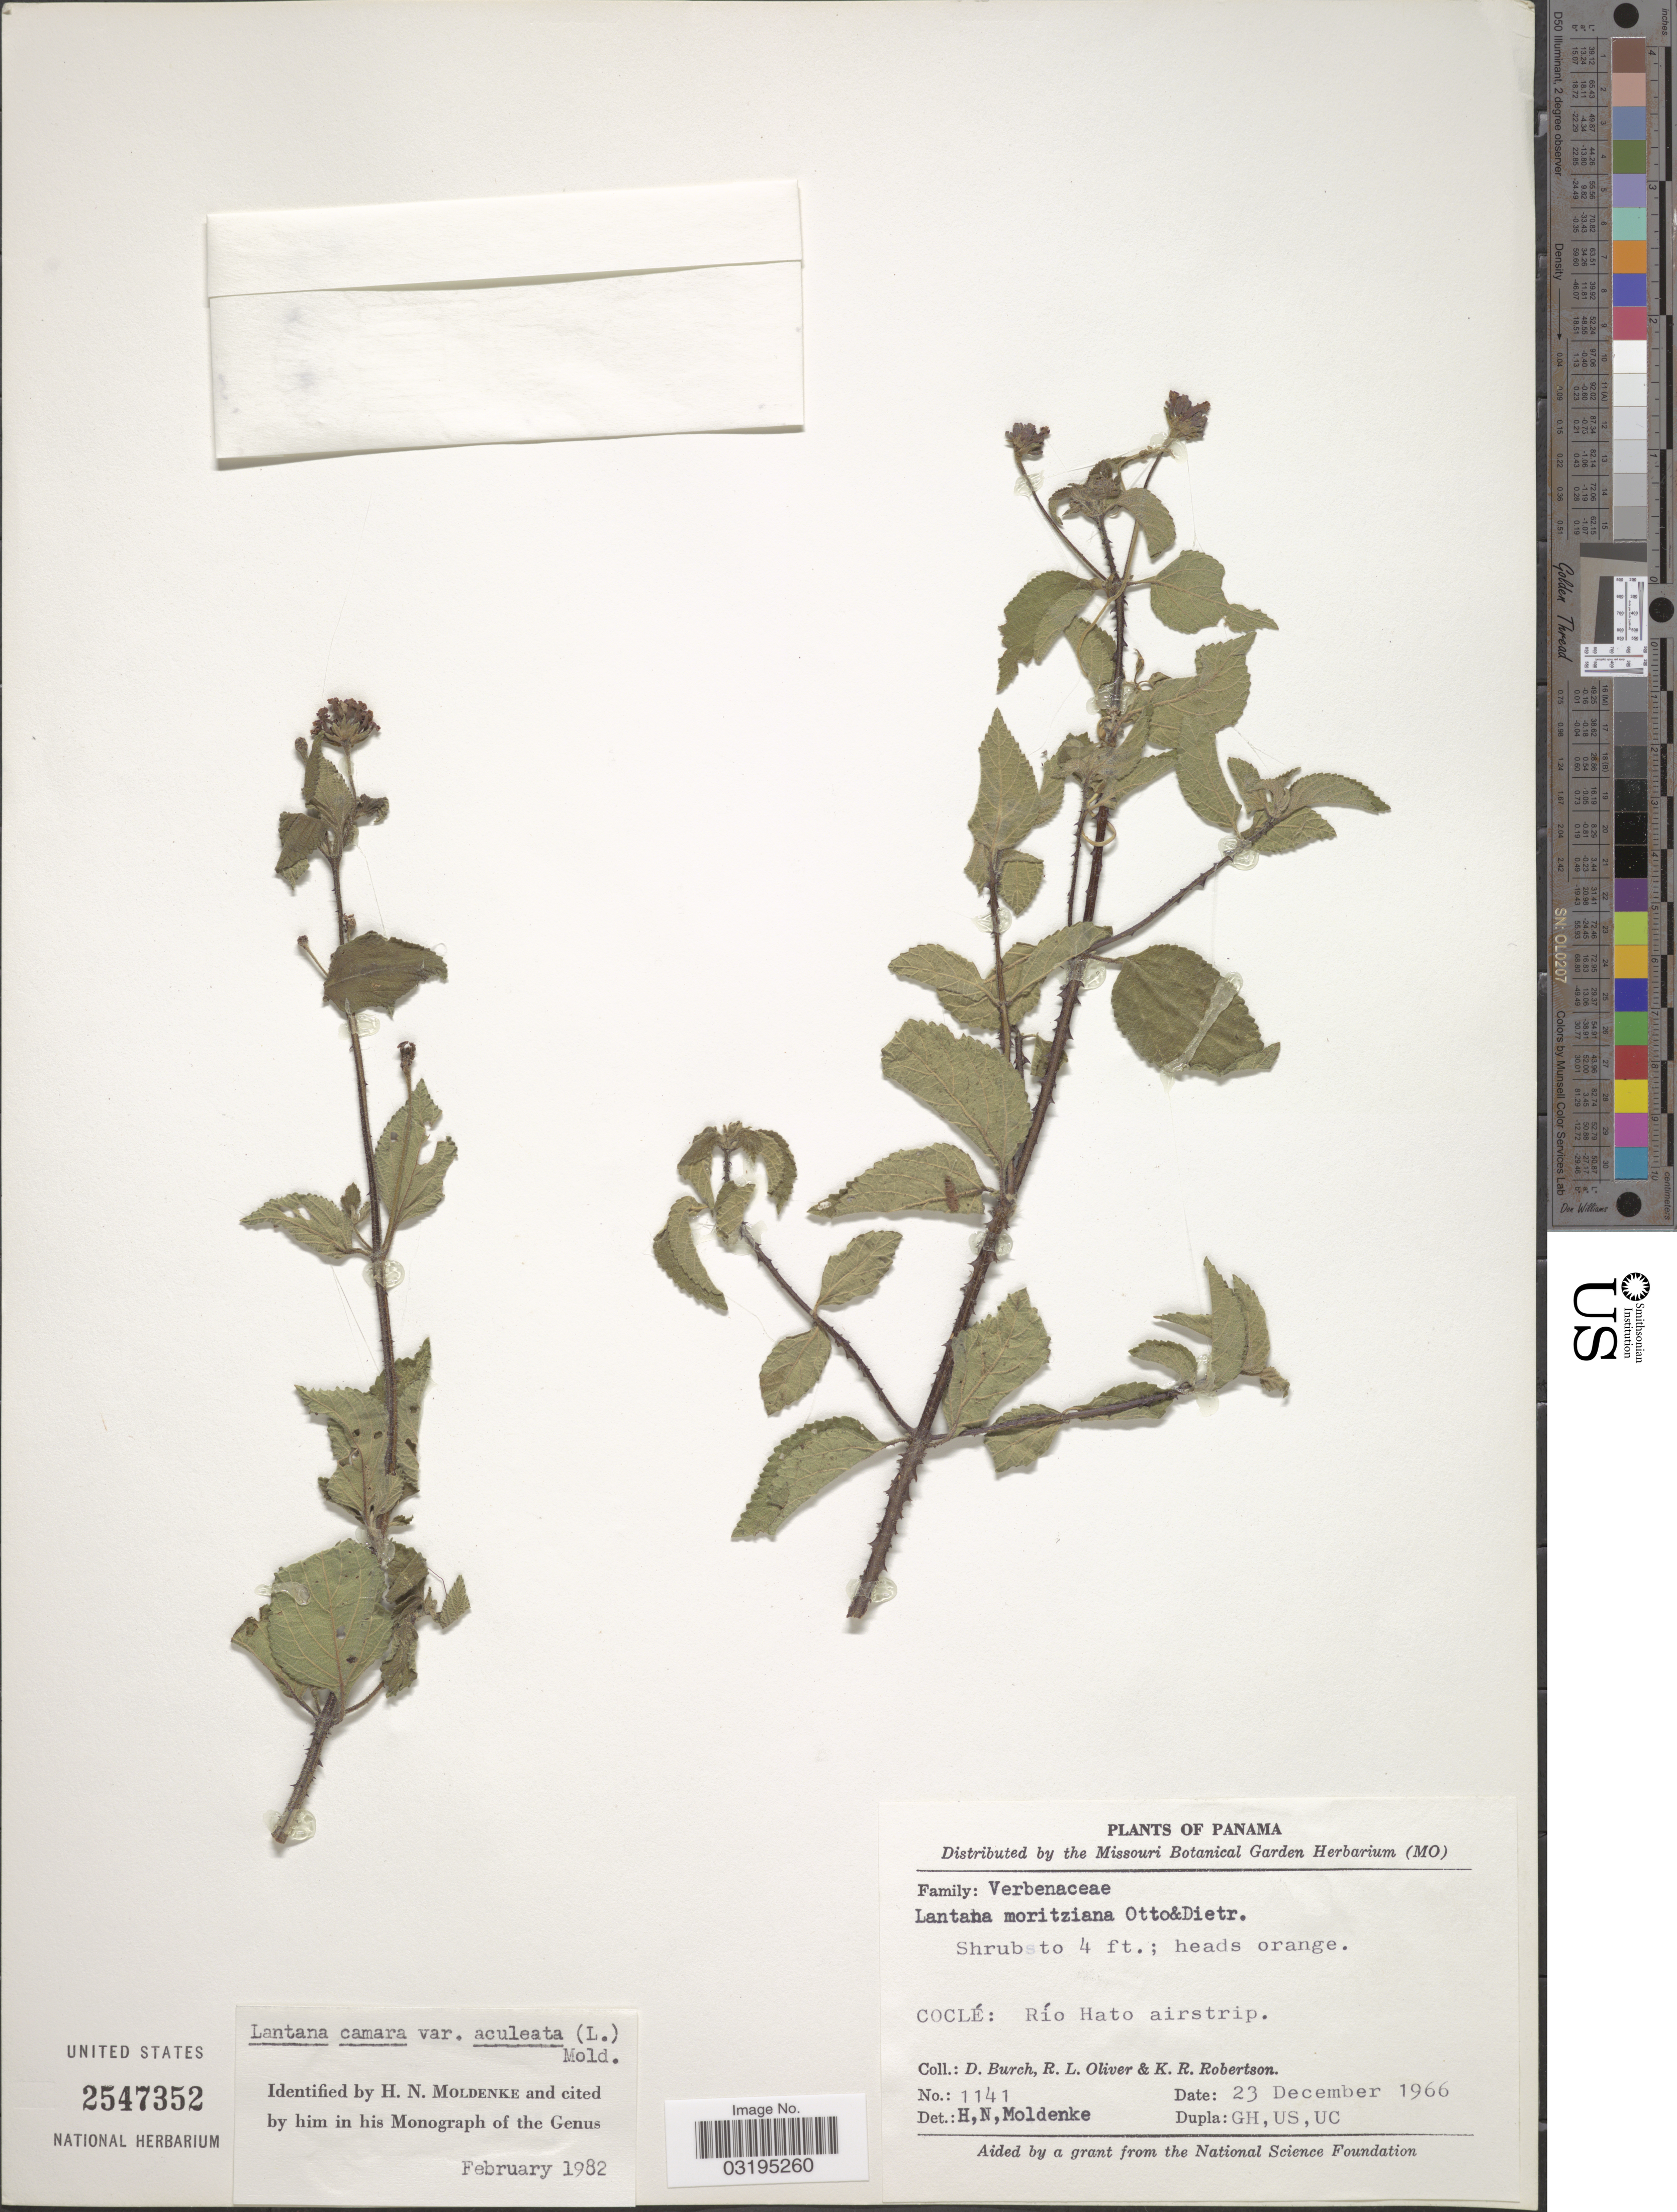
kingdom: Plantae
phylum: Tracheophyta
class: Magnoliopsida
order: Lamiales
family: Verbenaceae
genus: Lantana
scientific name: Lantana camara var. aculeata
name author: (L.) Moldenke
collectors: D. Burch, R. Oliver & K. Robertson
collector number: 1141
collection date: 1966-12-23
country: Panama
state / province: Coclé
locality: Río Hato airstrip.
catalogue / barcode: US 2547352